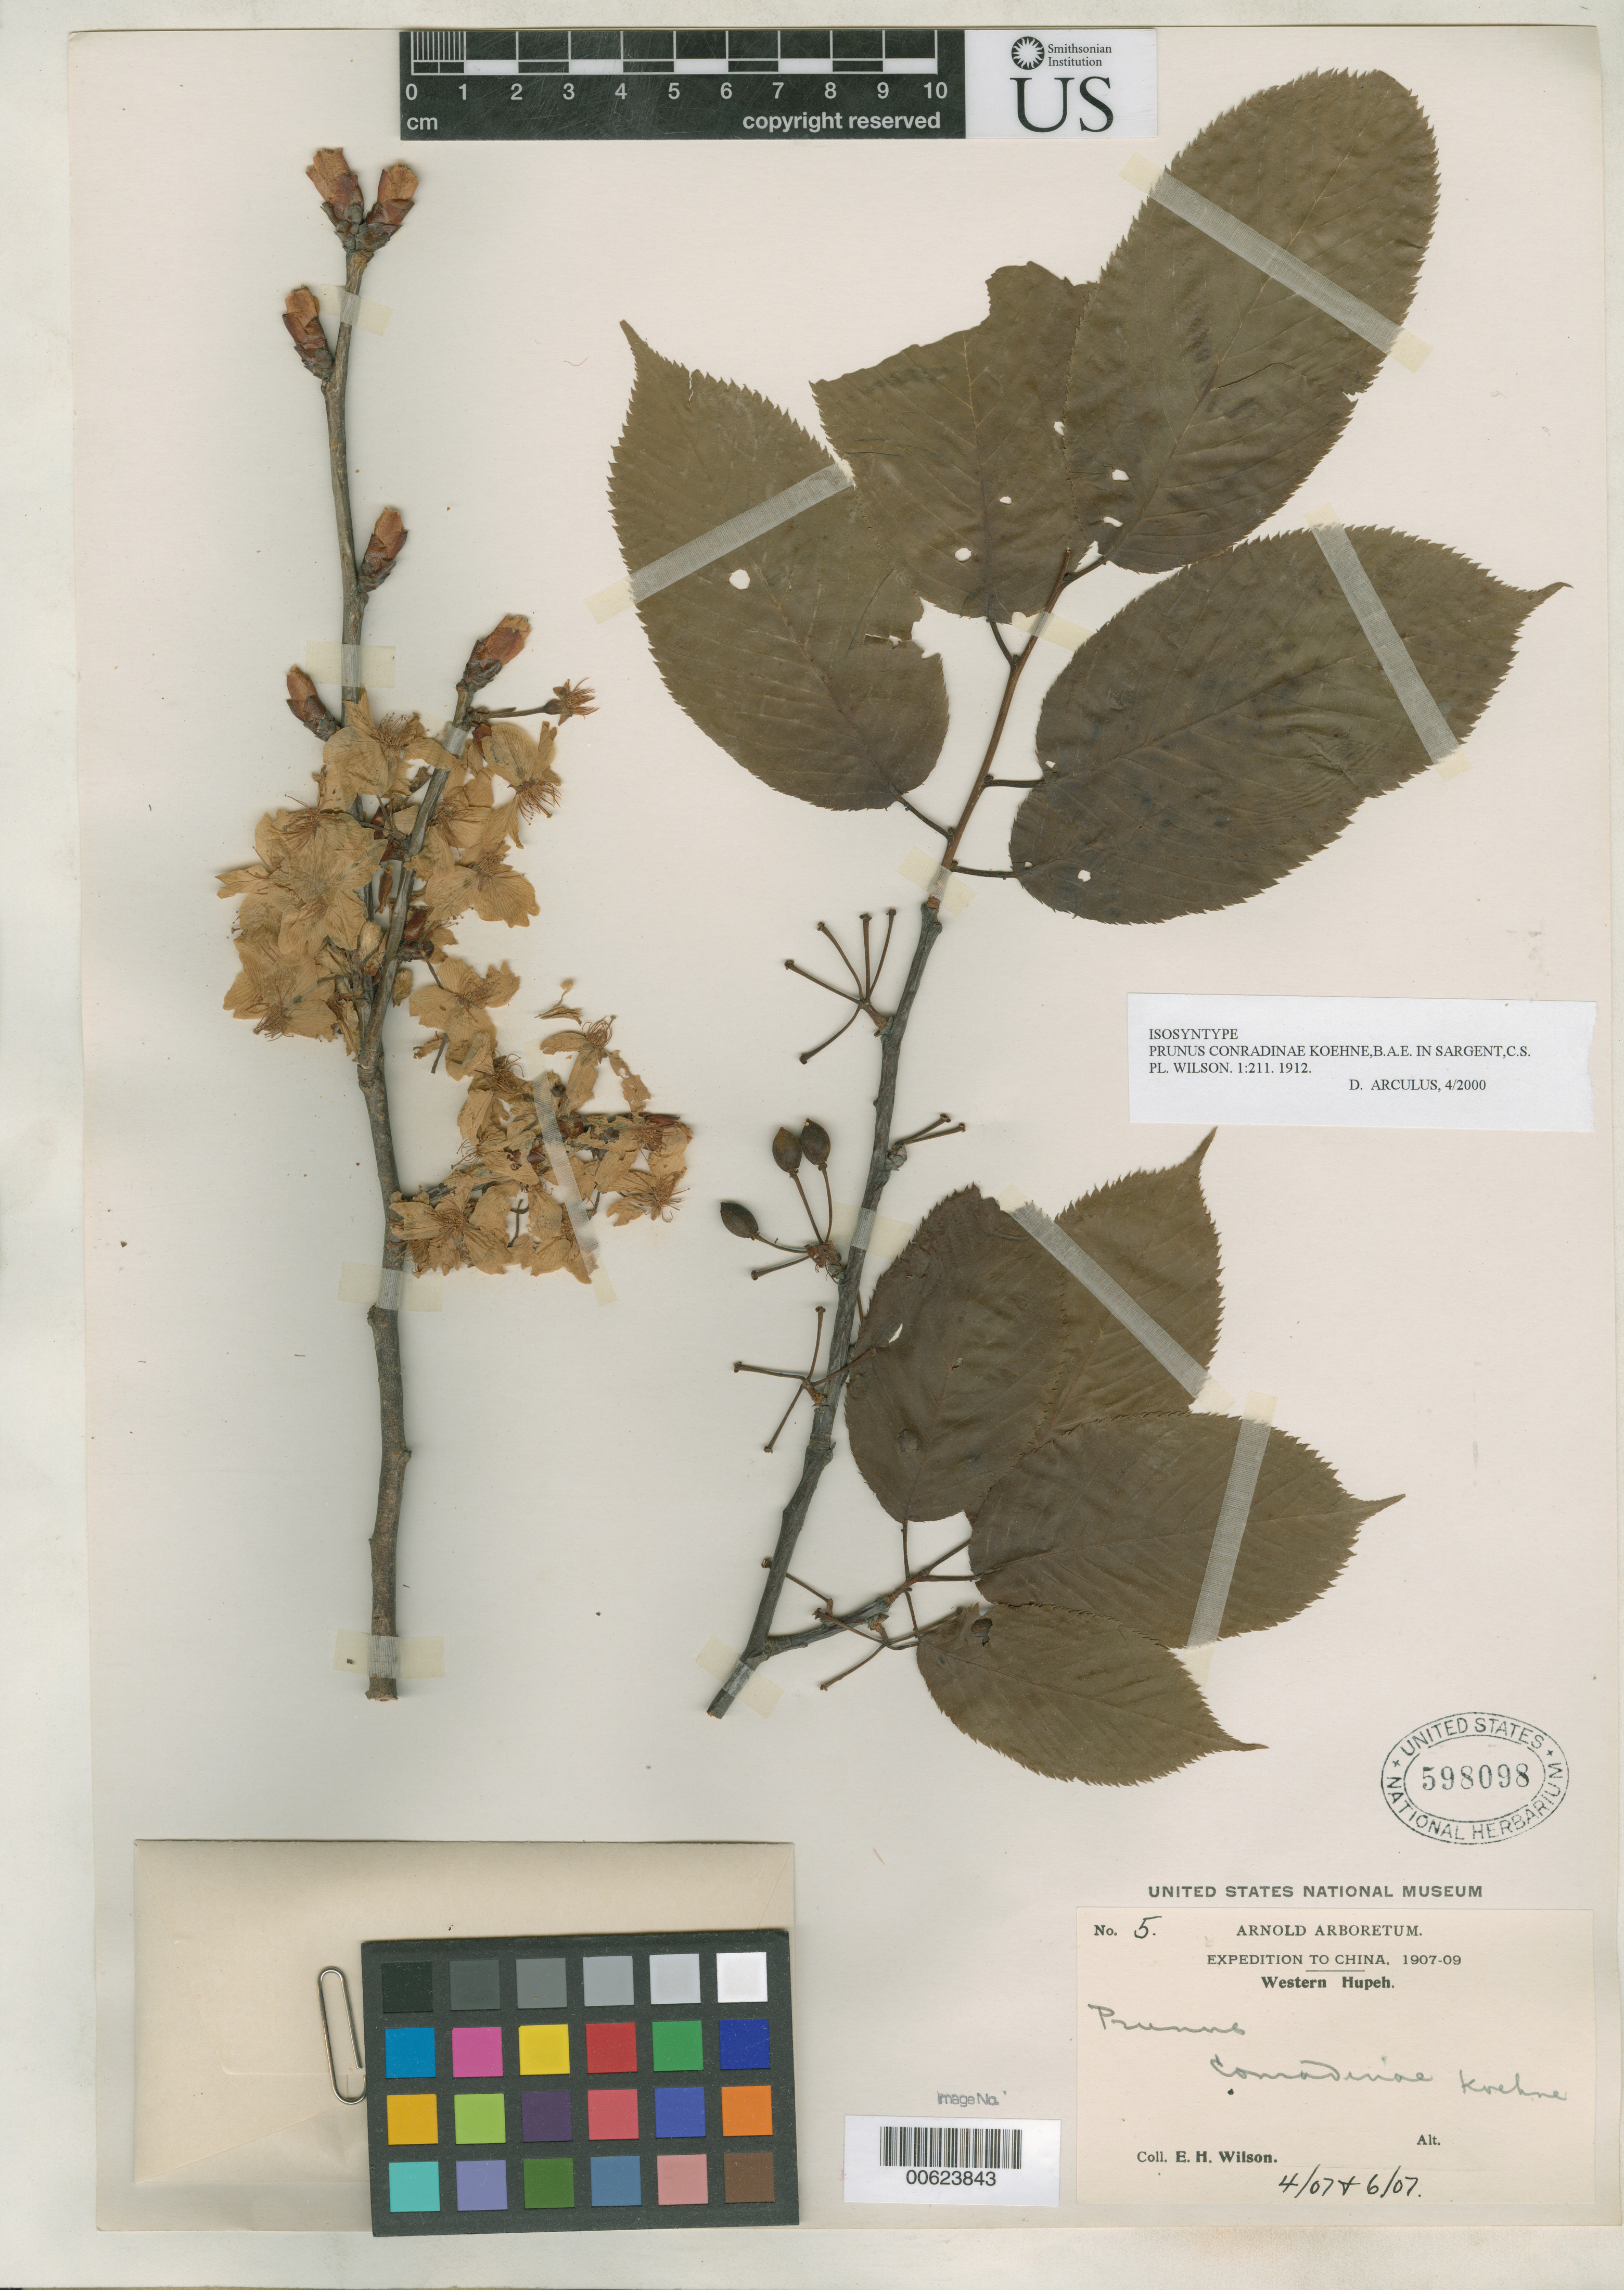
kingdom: Plantae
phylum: Tracheophyta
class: Magnoliopsida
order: Rosales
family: Rosaceae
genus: Prunus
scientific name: Prunus conradinae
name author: Koehne in Sarg.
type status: Isosyntype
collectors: E. H. Wilson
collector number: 5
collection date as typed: Apr 1907 and -- Jun 1907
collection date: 1907-04,1907-06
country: China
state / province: Hubei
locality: Western Hupeh.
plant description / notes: One additional syntype (Wilson 3) mounted with isotype of Prunus malifolia and filed under that name.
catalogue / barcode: US 598098